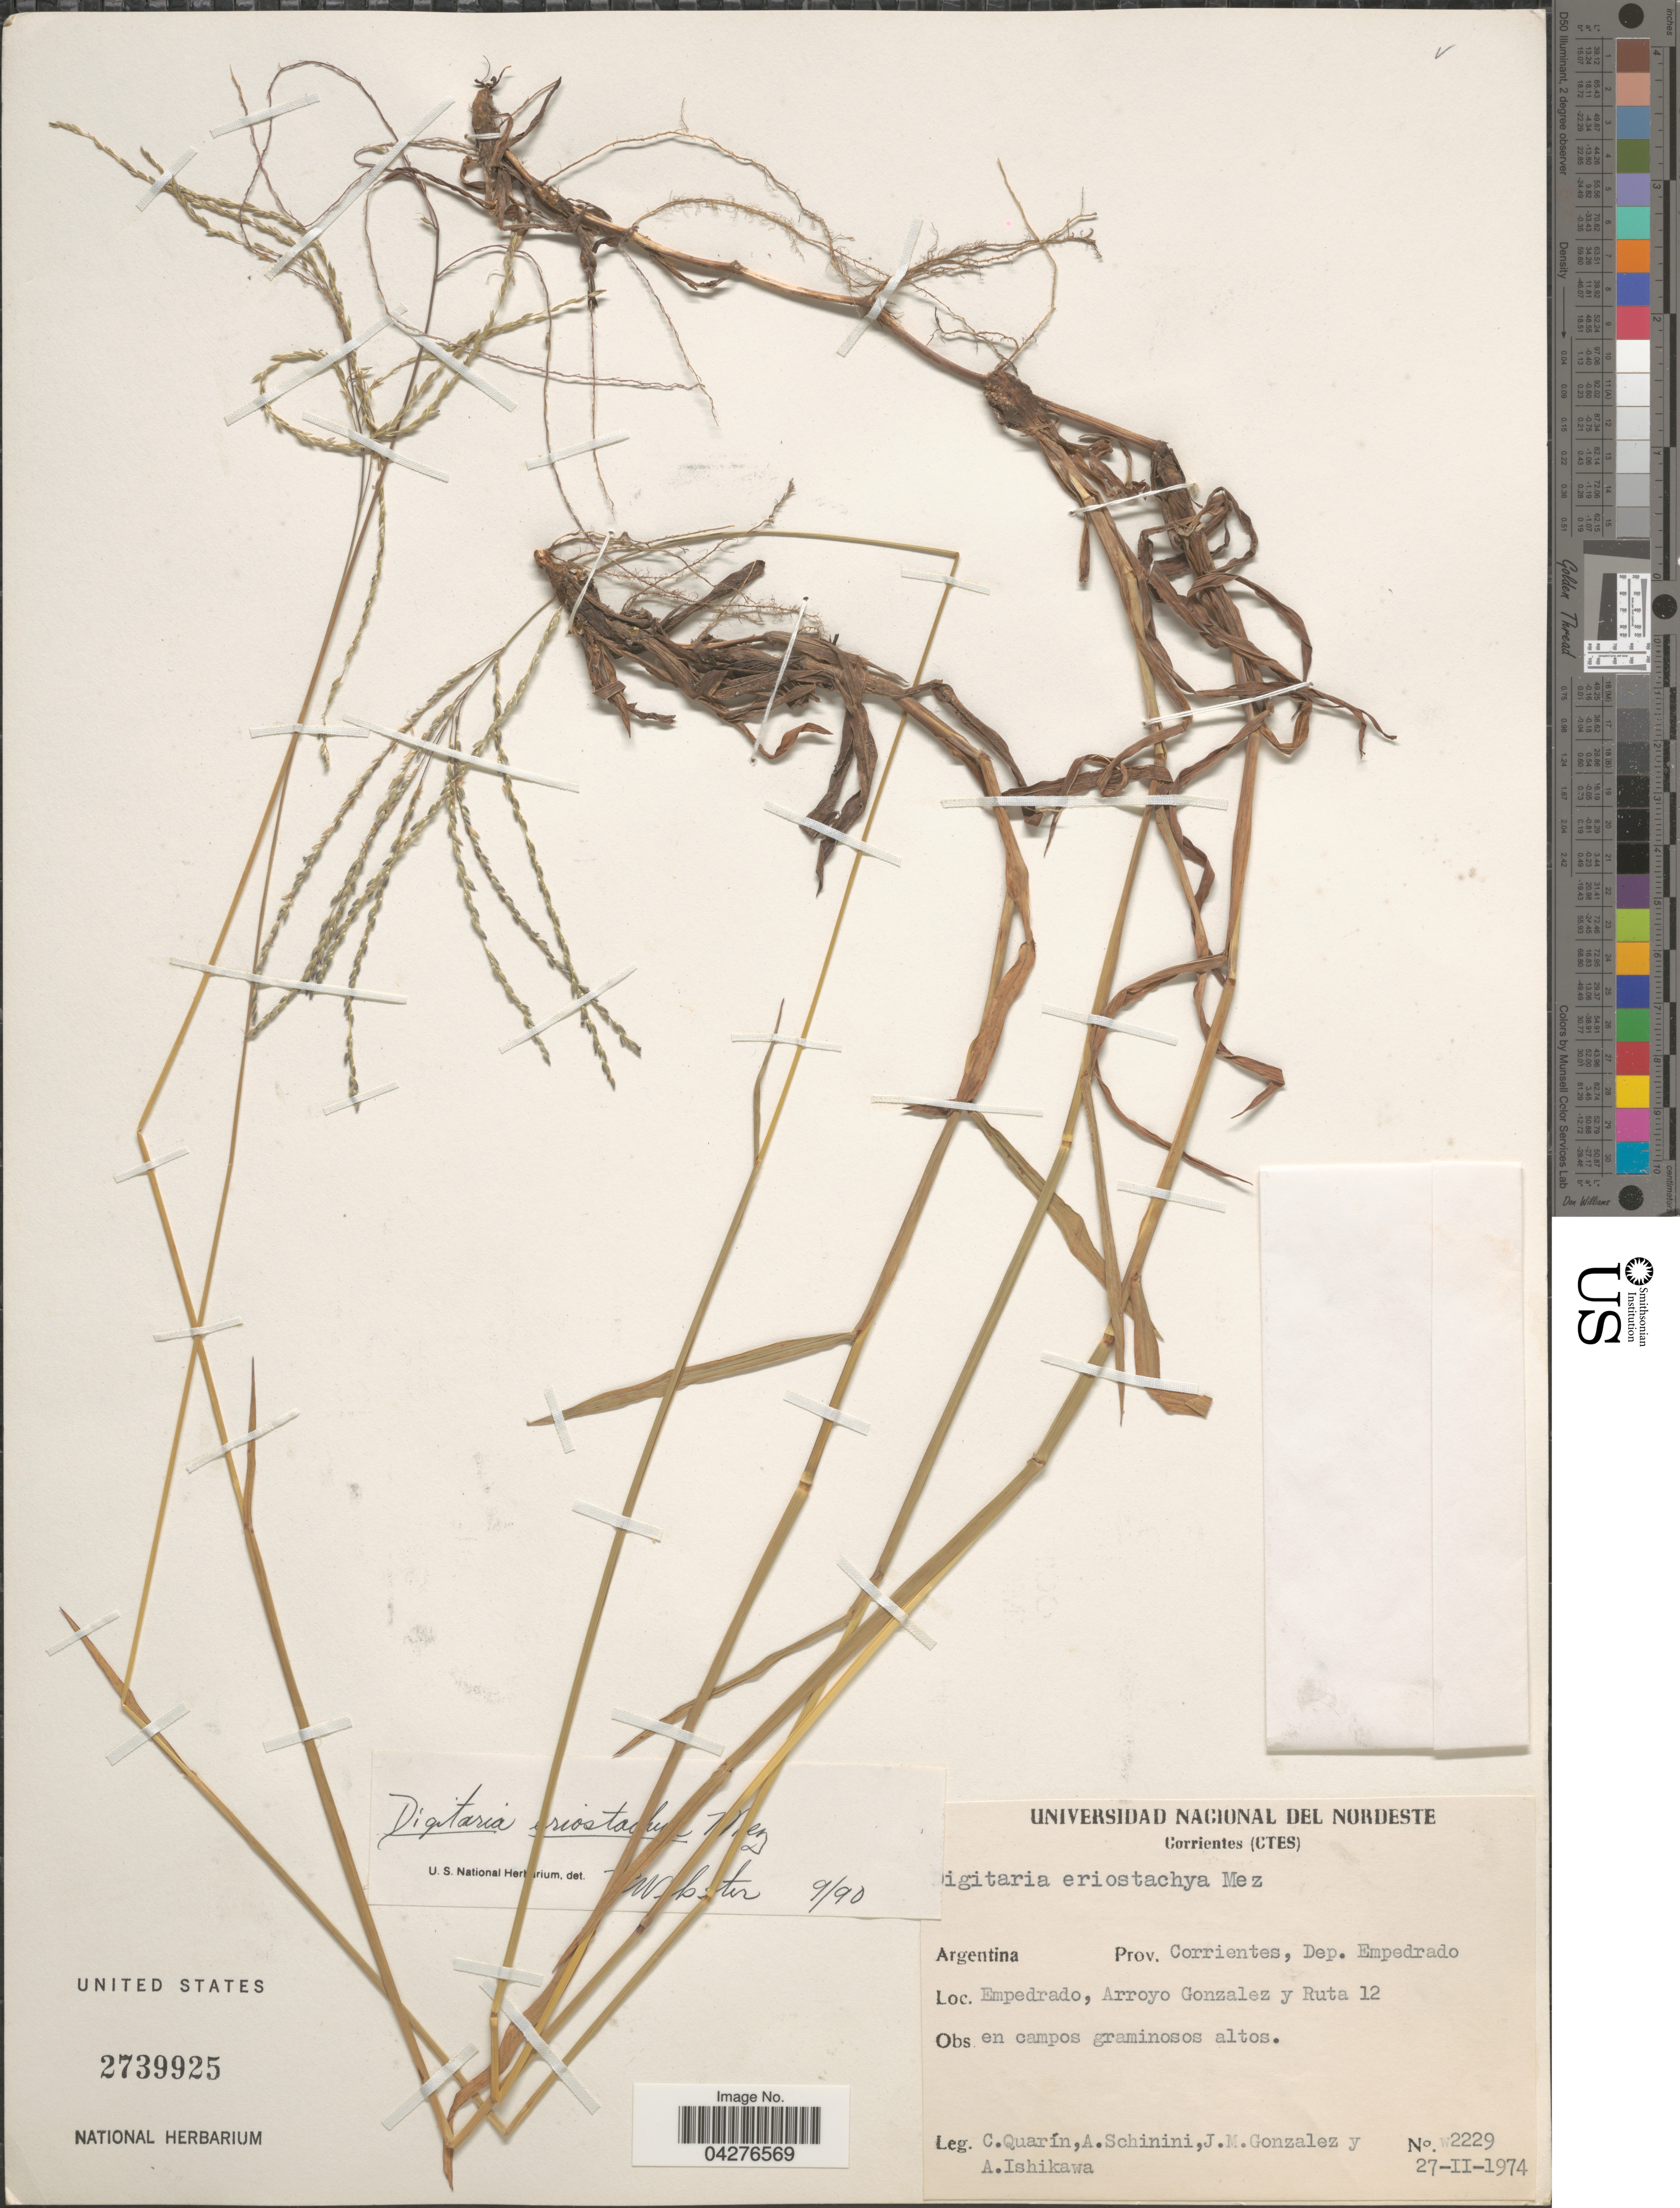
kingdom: Plantae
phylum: Tracheophyta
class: Liliopsida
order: Poales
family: Poaceae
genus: Digitaria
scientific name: Digitaria eriostachya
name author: Mez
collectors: C. Quarin, A. Schinini, J. M. Gonzalez & A. Ishikawa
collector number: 2229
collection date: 1974-02-27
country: Argentina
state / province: Corrientes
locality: Dep. Empedrado. Empedrado, Arroyo Gonzalez y Ruta 12 en campos graminosos altos.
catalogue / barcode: US 2739925